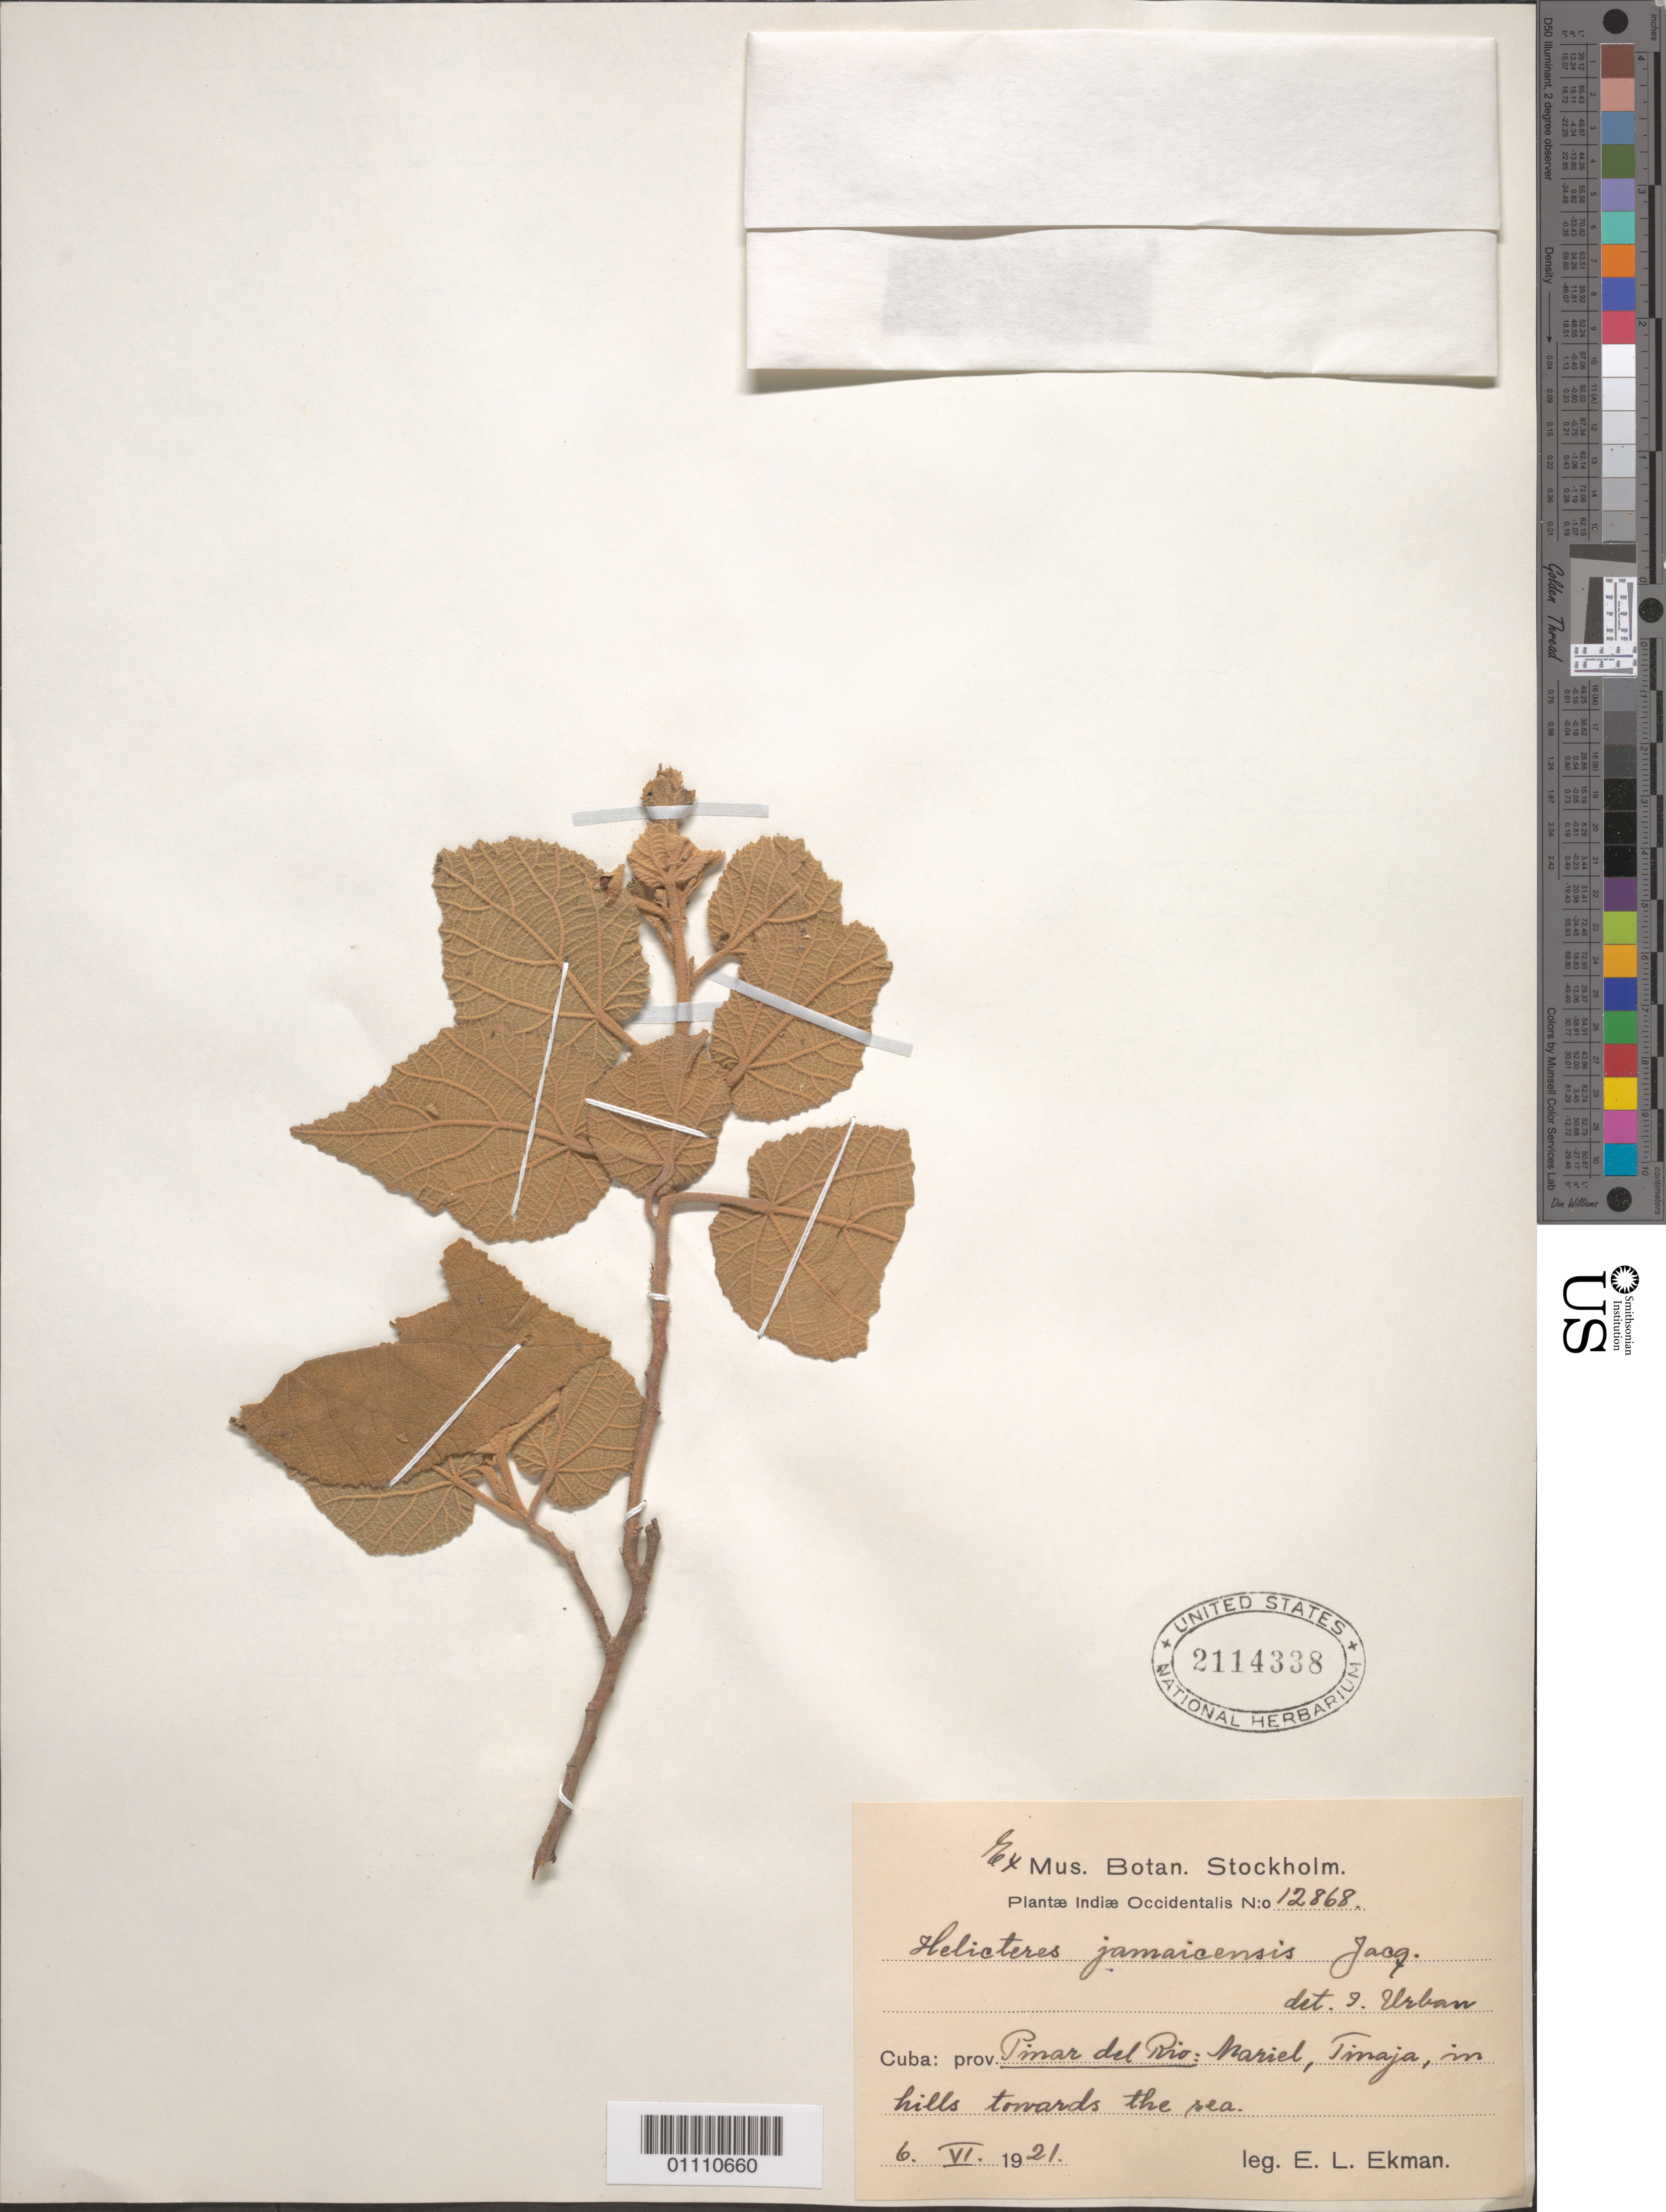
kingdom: Plantae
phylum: Tracheophyta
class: Magnoliopsida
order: Malvales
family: Malvaceae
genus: Helicteres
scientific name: Helicteres jamaicensis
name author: Jacq.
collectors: E. L. Ekman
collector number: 12868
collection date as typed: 06 Jun 1921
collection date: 1921-06-06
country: Cuba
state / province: Pinar del Rio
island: Cuba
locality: Mariel, Tinaja, in hills towards the sea, Pinar Del Rio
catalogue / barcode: US 2114338